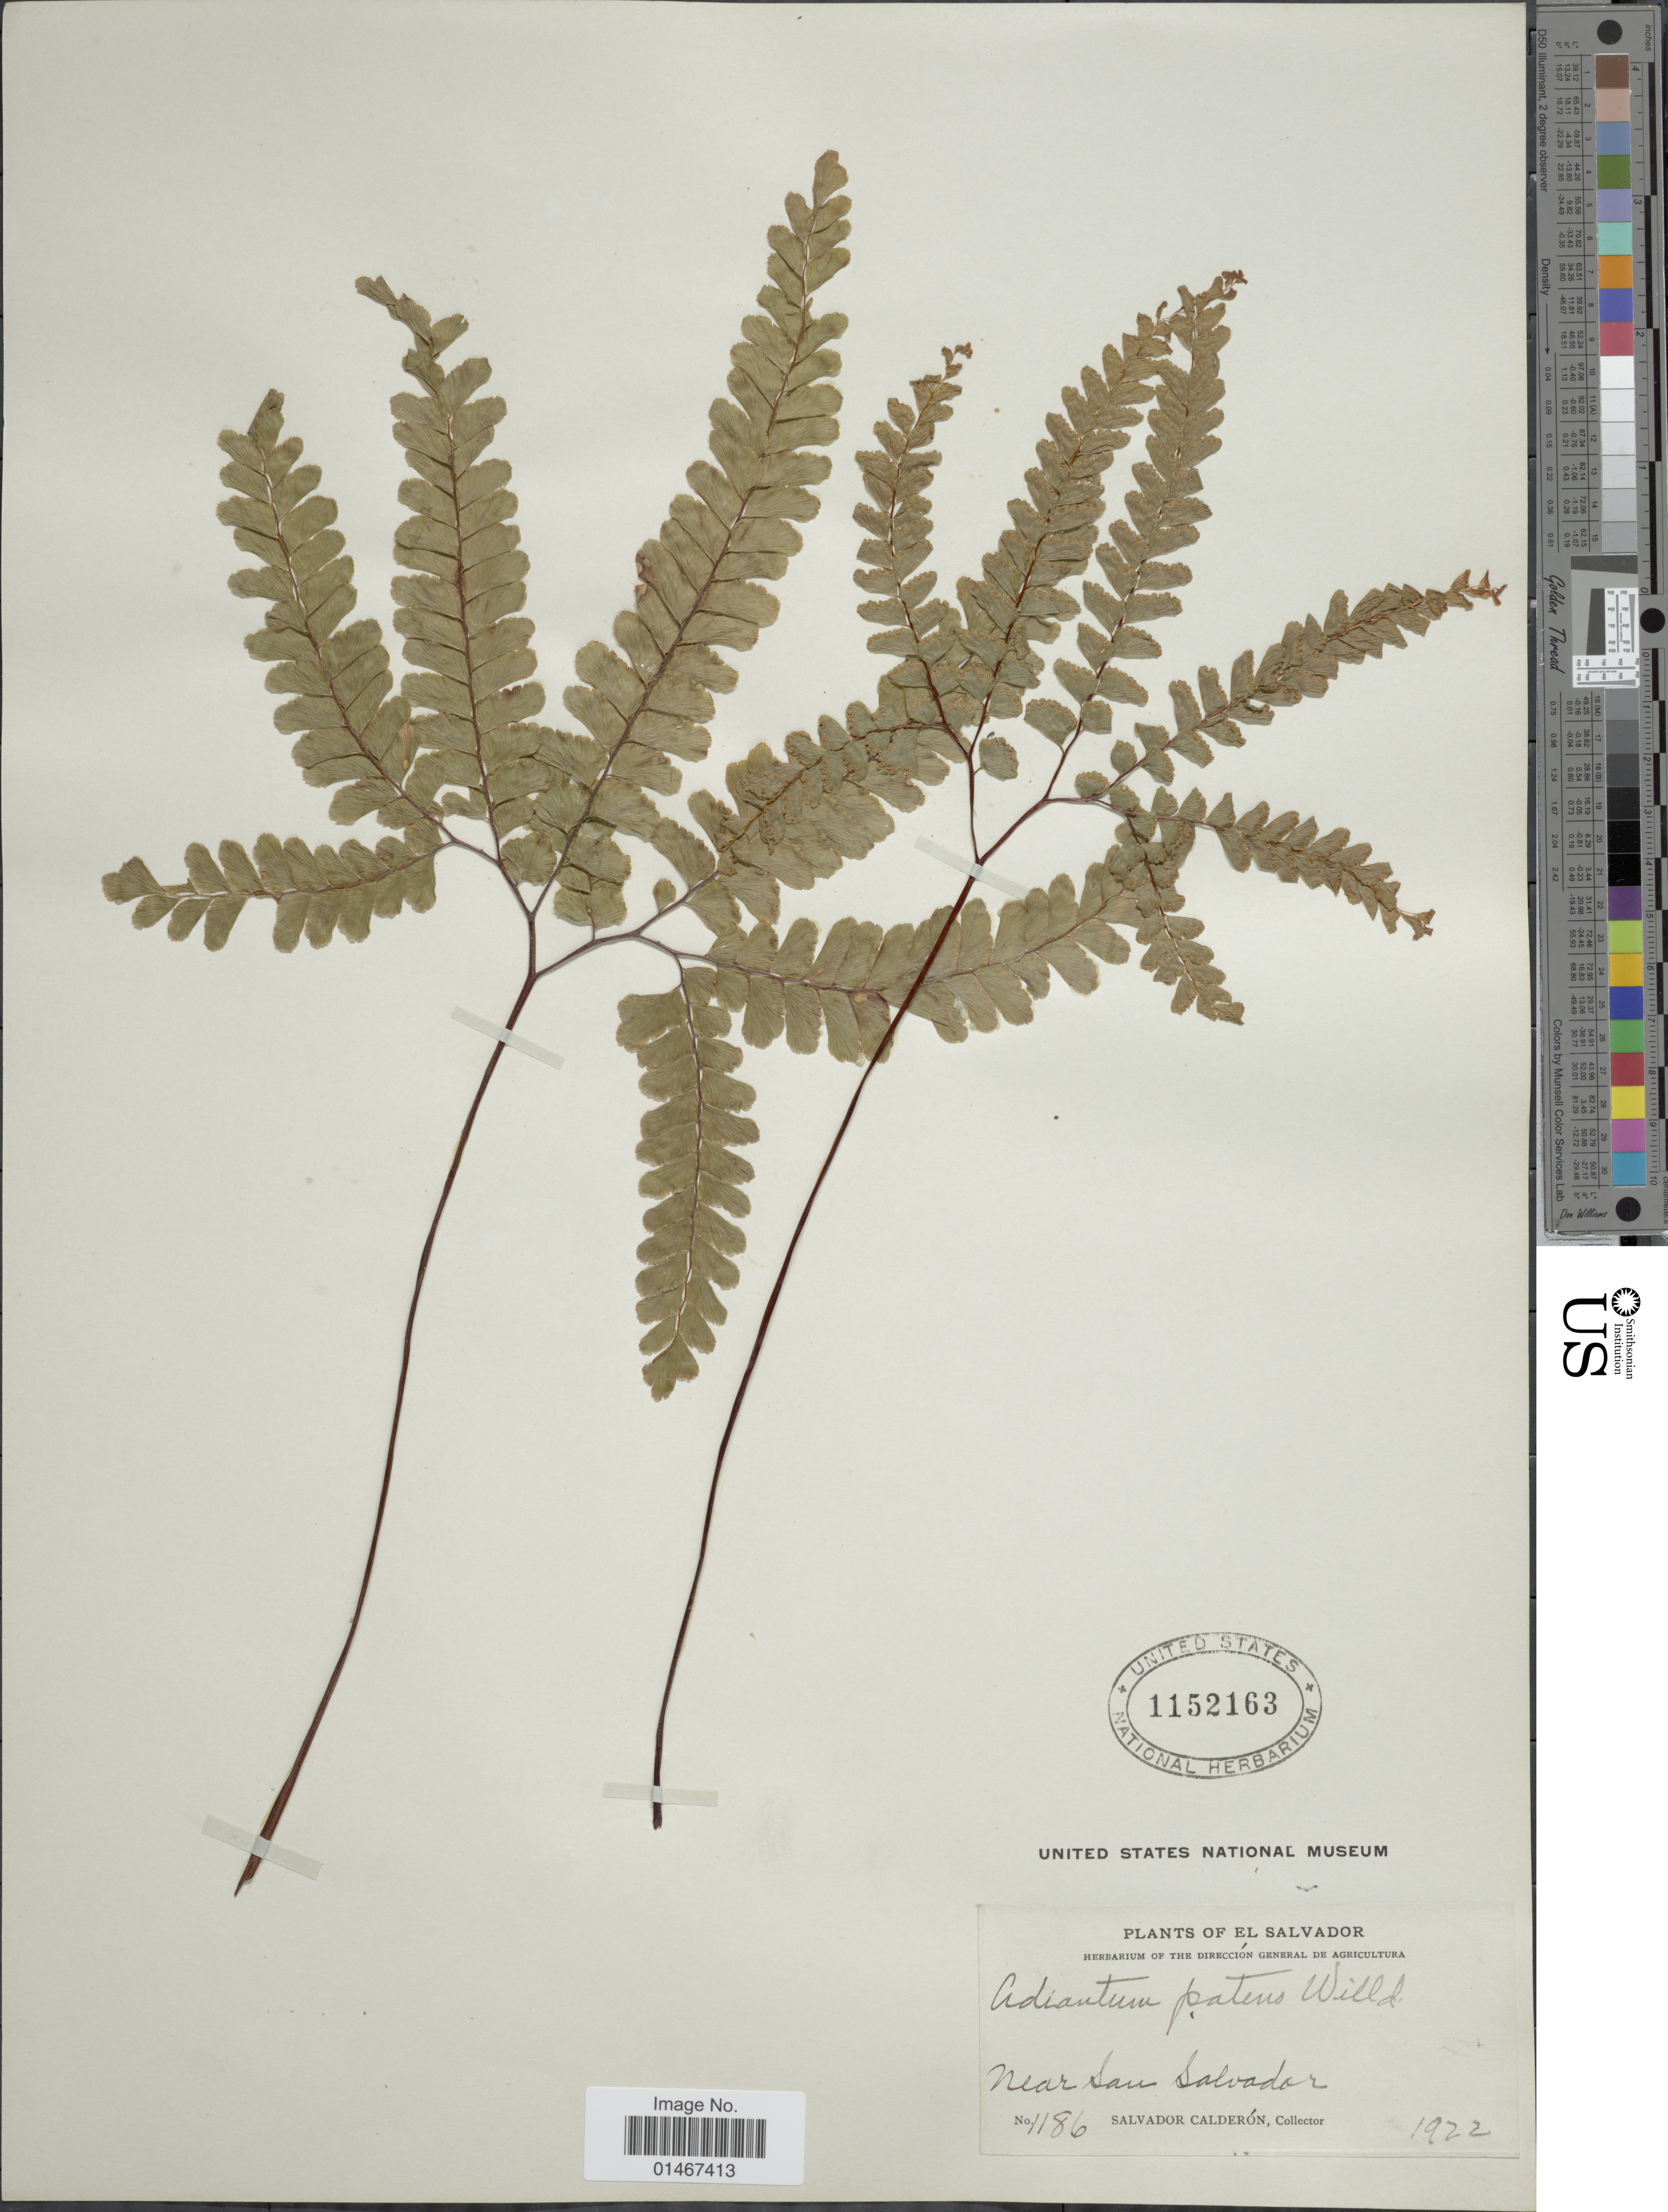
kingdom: Plantae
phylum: Tracheophyta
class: Polypodiopsida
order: Polypodiales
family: Pteridaceae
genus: Adiantum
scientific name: Adiantum patens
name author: Willd.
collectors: S. Calderón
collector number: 1186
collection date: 1922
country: El Salvador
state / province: San Salvador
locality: Near San Salvador.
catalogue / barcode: US 1152163